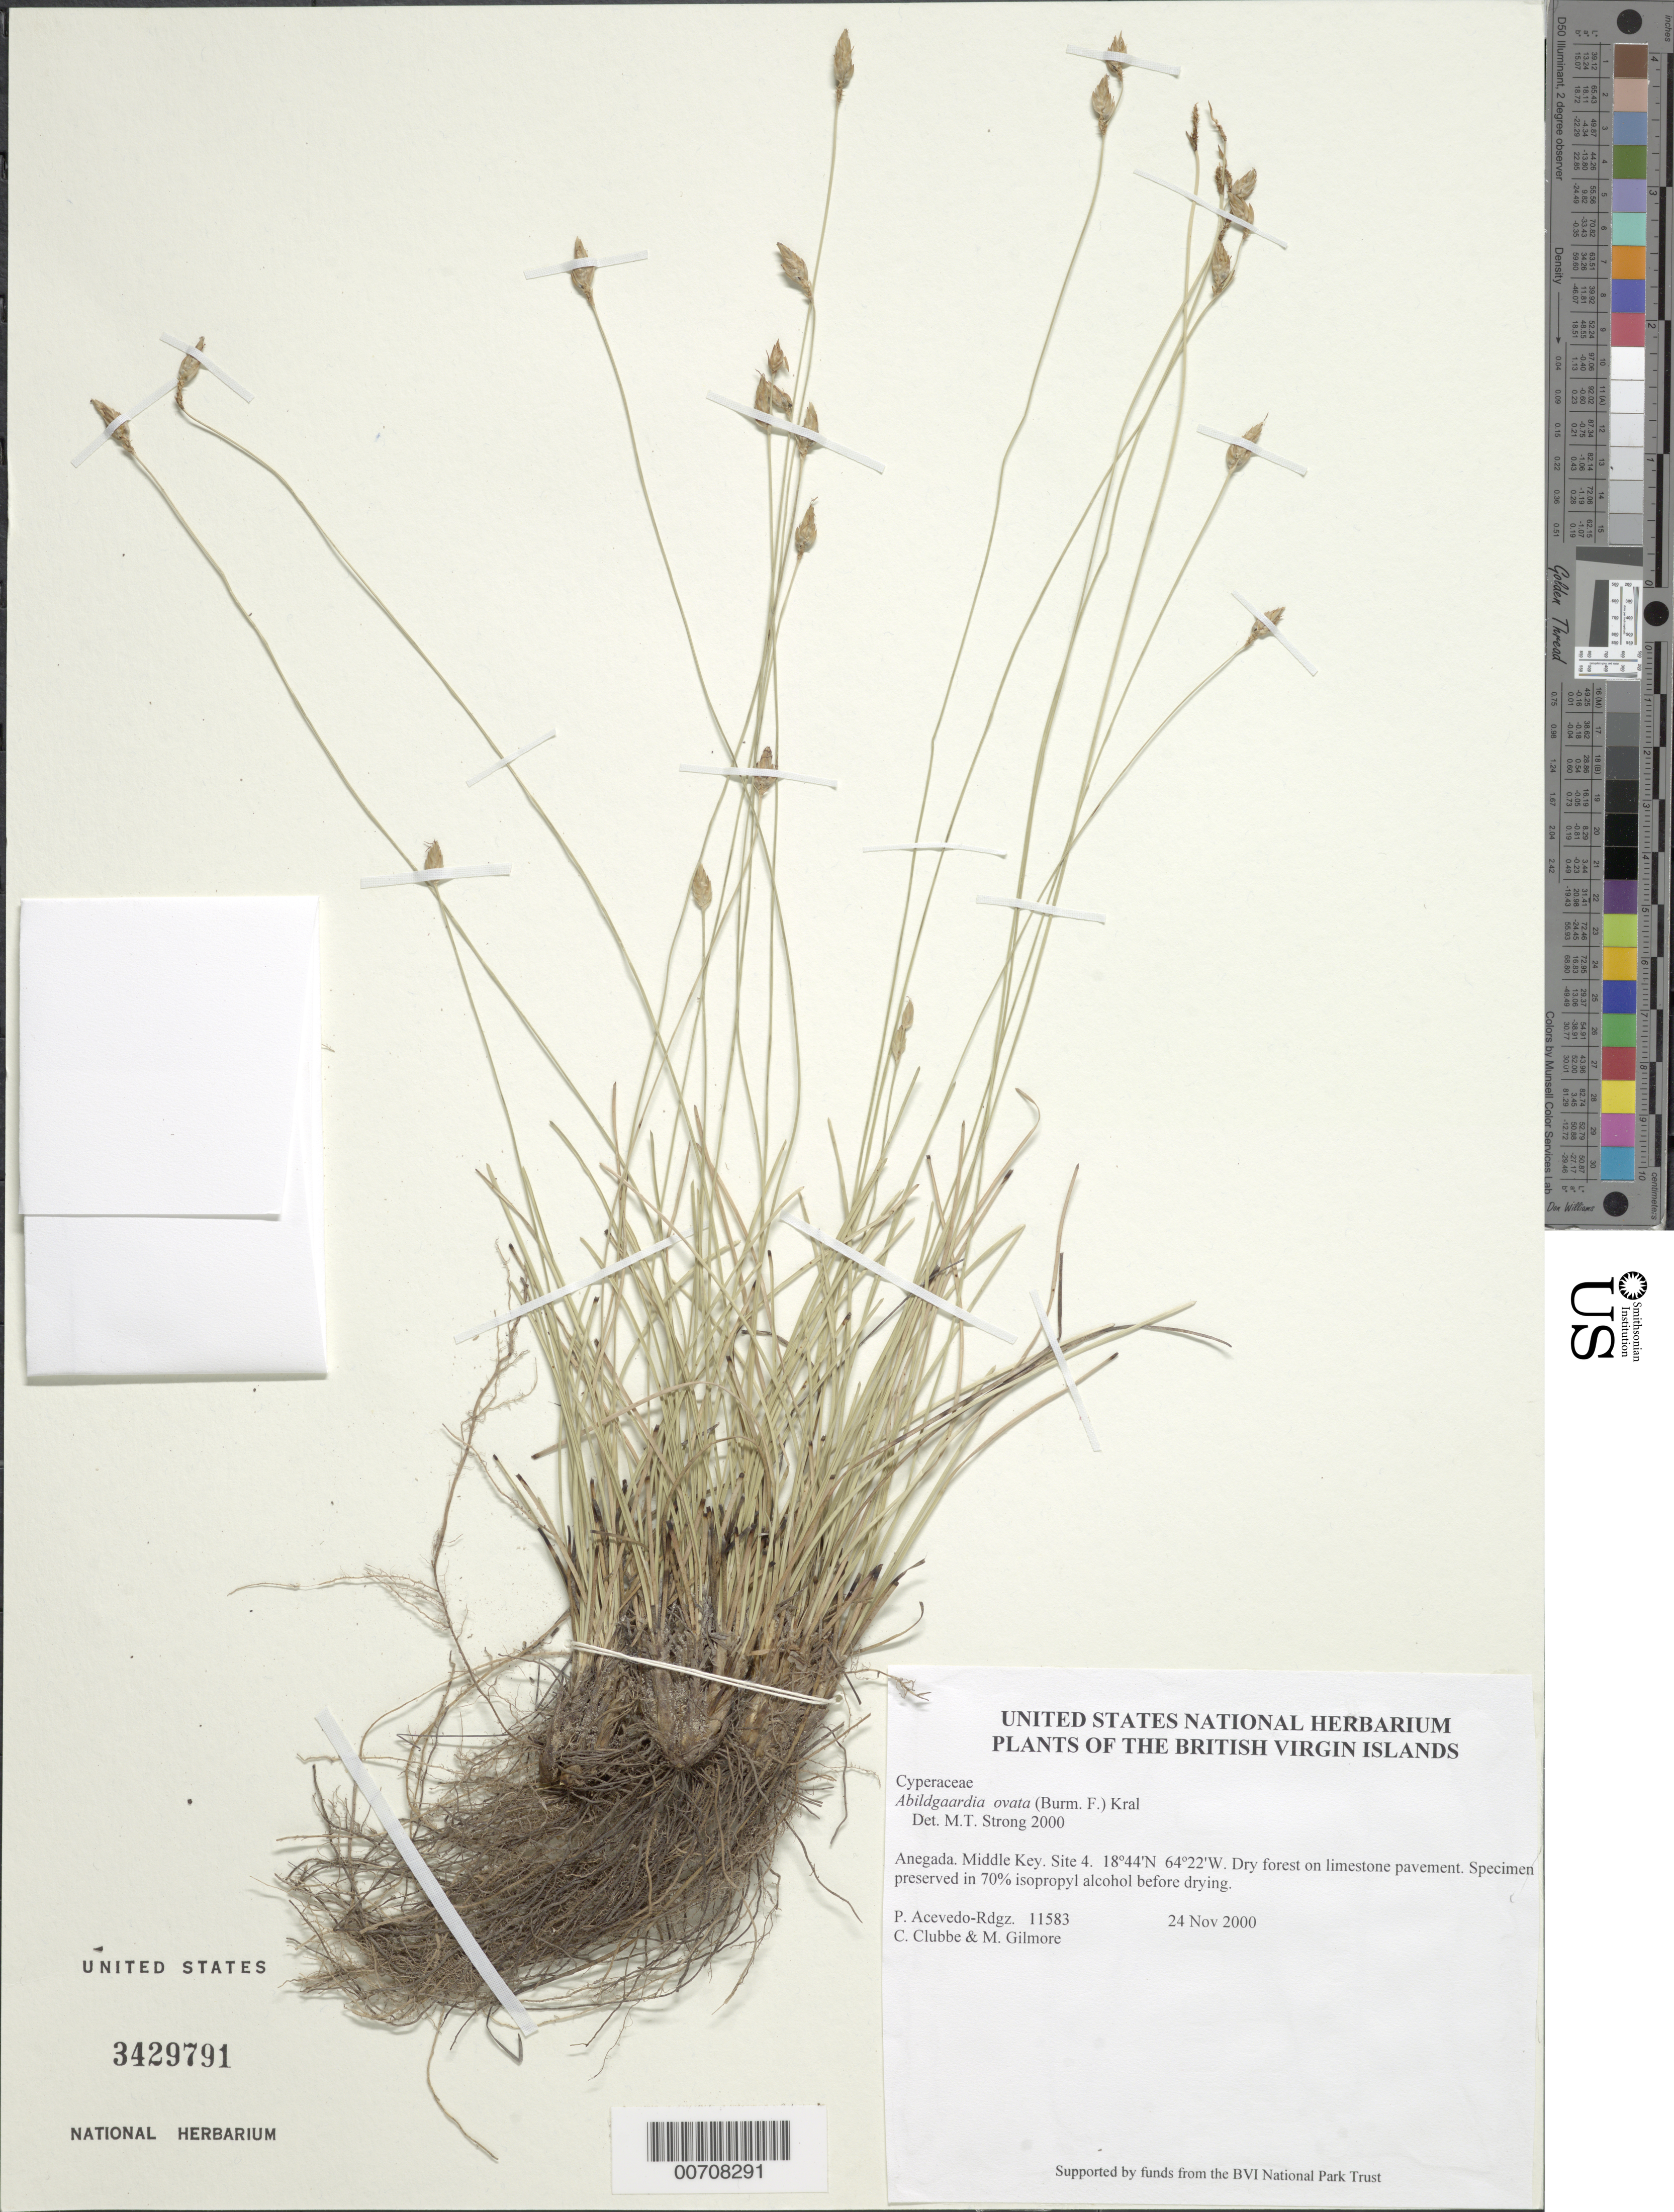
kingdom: Plantae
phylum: Tracheophyta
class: Liliopsida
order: Poales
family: Cyperaceae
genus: Abildgaardia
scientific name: Abildgaardia ovata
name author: (Burm. f.) Kral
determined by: Strong, M. T., (US), Smithsonian Institution - National Museum of Natural History (UNITED STATES)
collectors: P. Acevedo-Rodr., C. Clubbe & M. Gilmore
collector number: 11583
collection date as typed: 24 Nov 2000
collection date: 2000-11-24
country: British Virgin Islands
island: Anegada I.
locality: Middle Key. Site 4.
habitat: Dry forest on limestone pavement.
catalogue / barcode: US 3429791